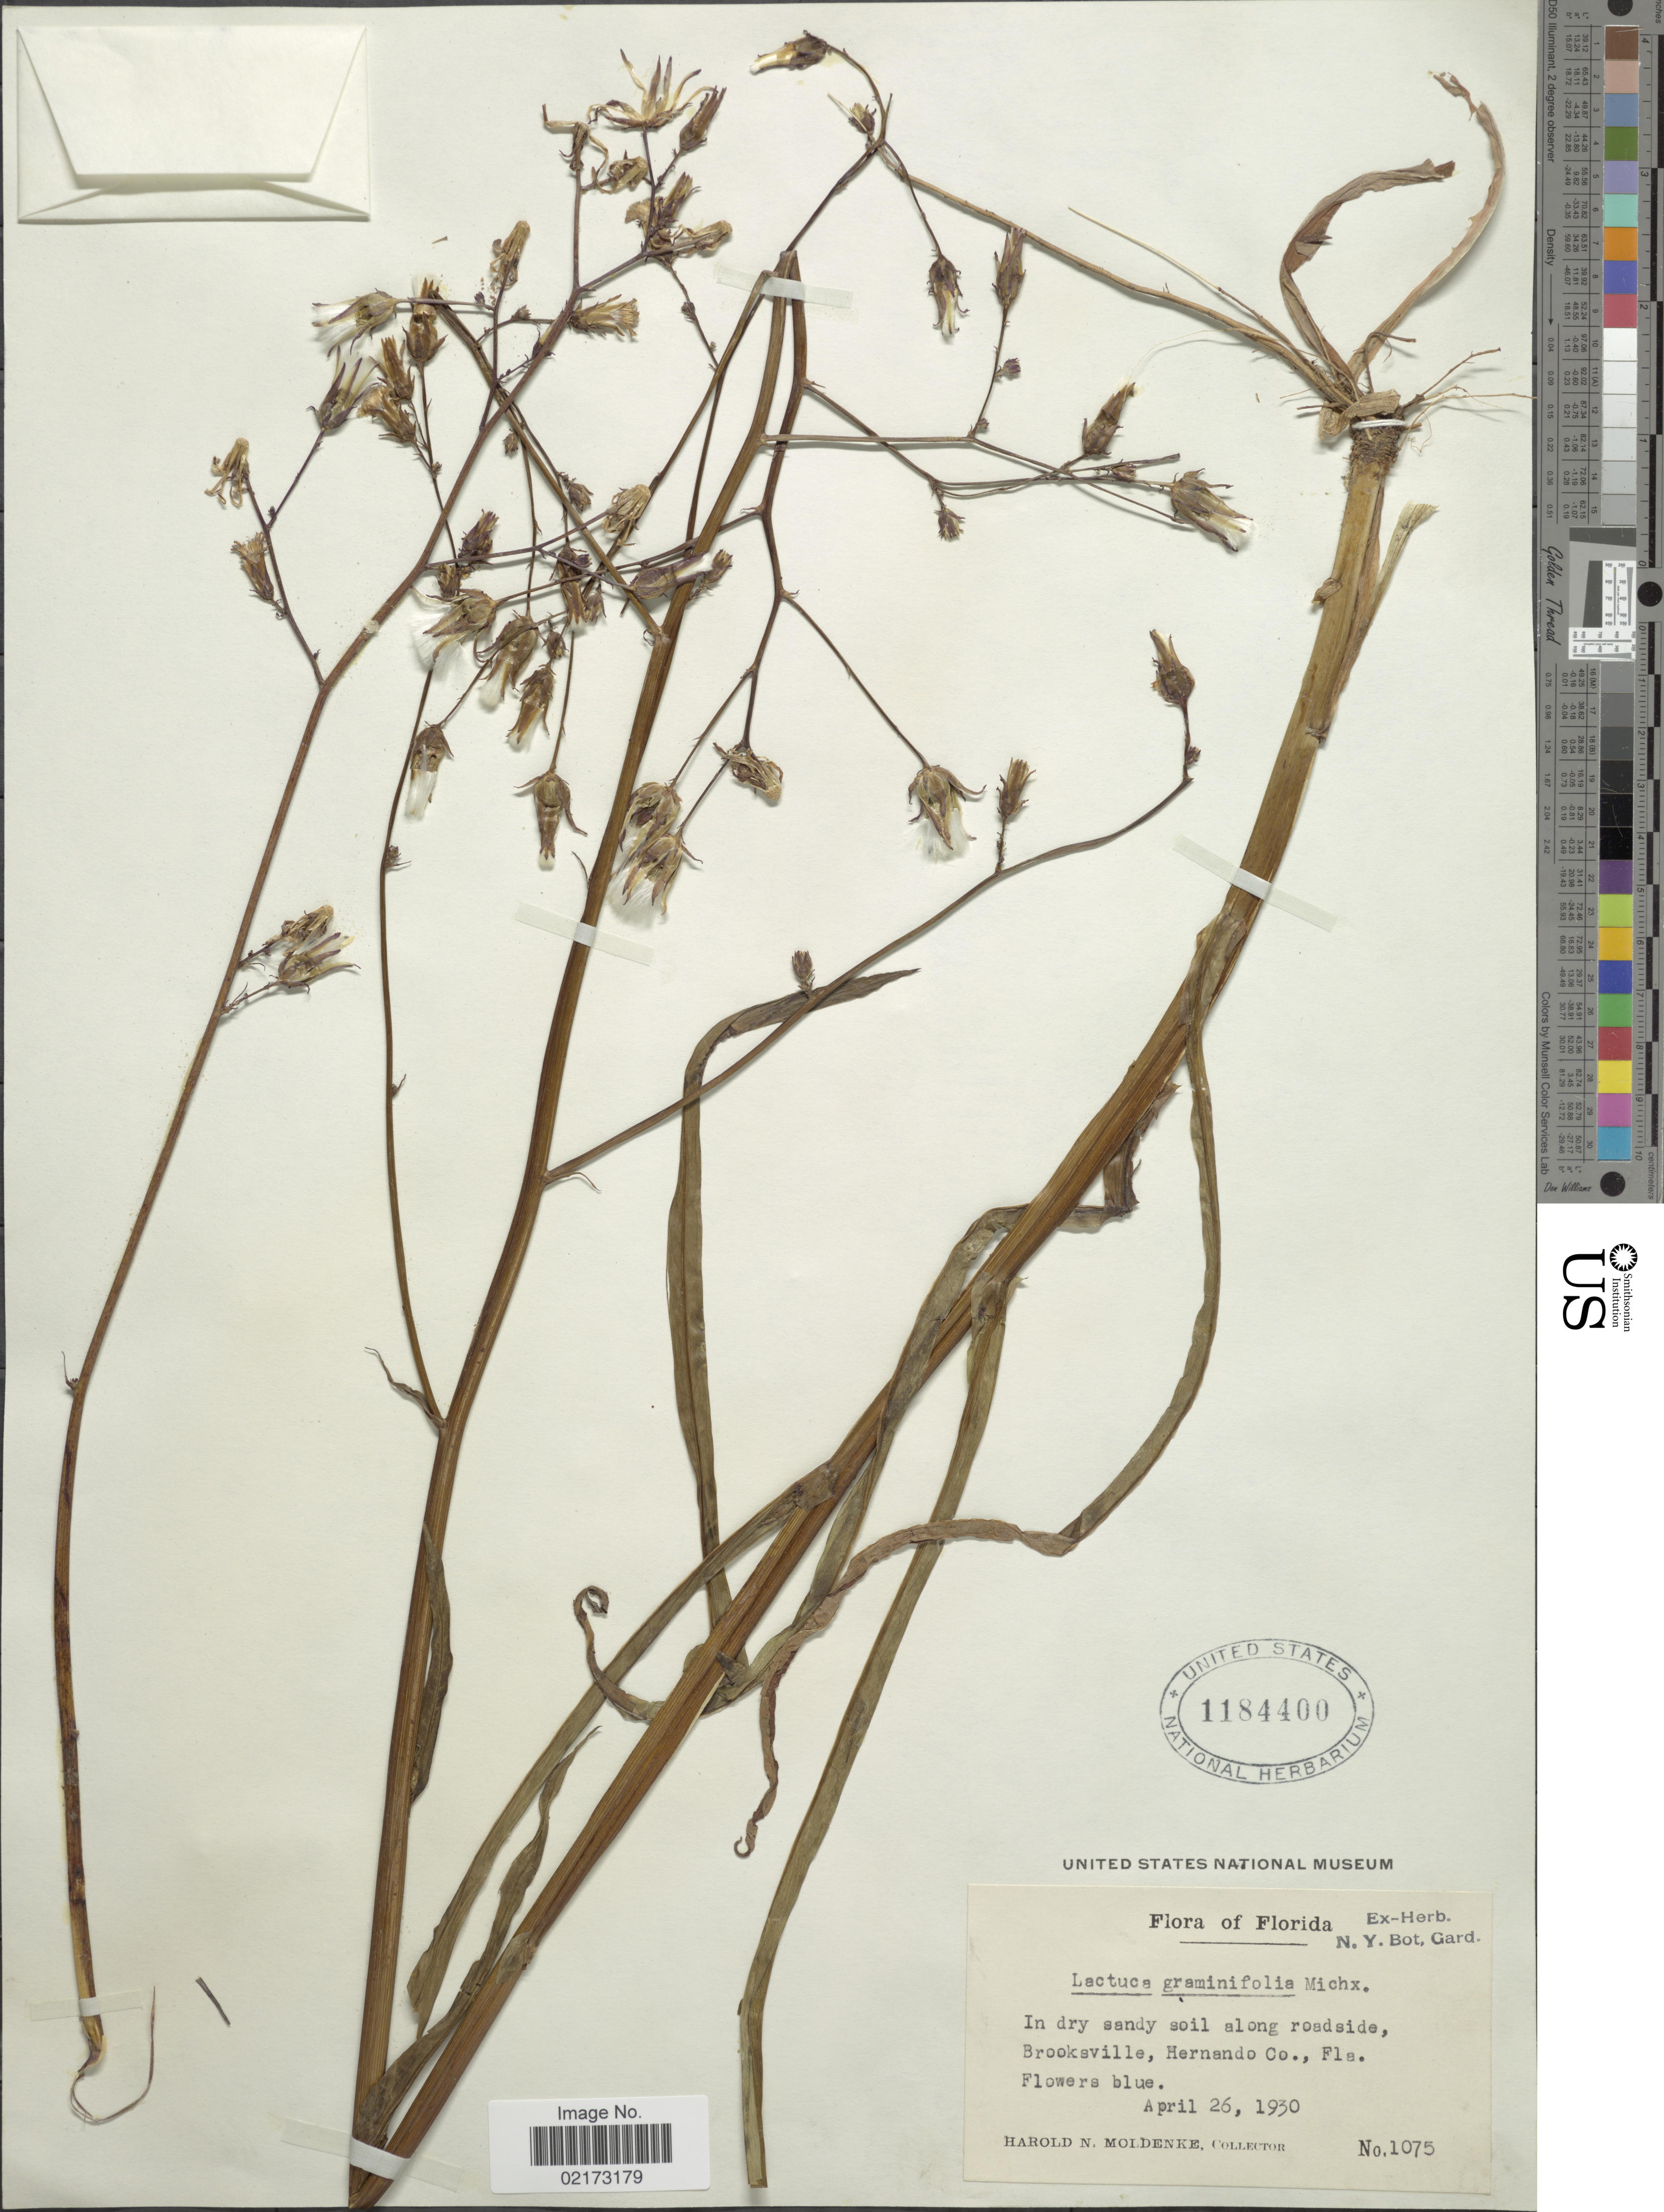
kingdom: Plantae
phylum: Tracheophyta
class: Magnoliopsida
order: Asterales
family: Asteraceae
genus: Lactuca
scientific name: Lactuca graminifolia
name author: Michx.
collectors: H. N. Moldenke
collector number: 1075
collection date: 1930-04-26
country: United States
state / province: Florida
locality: Brooksville, Hernando Co., Fla.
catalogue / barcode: US 1184400